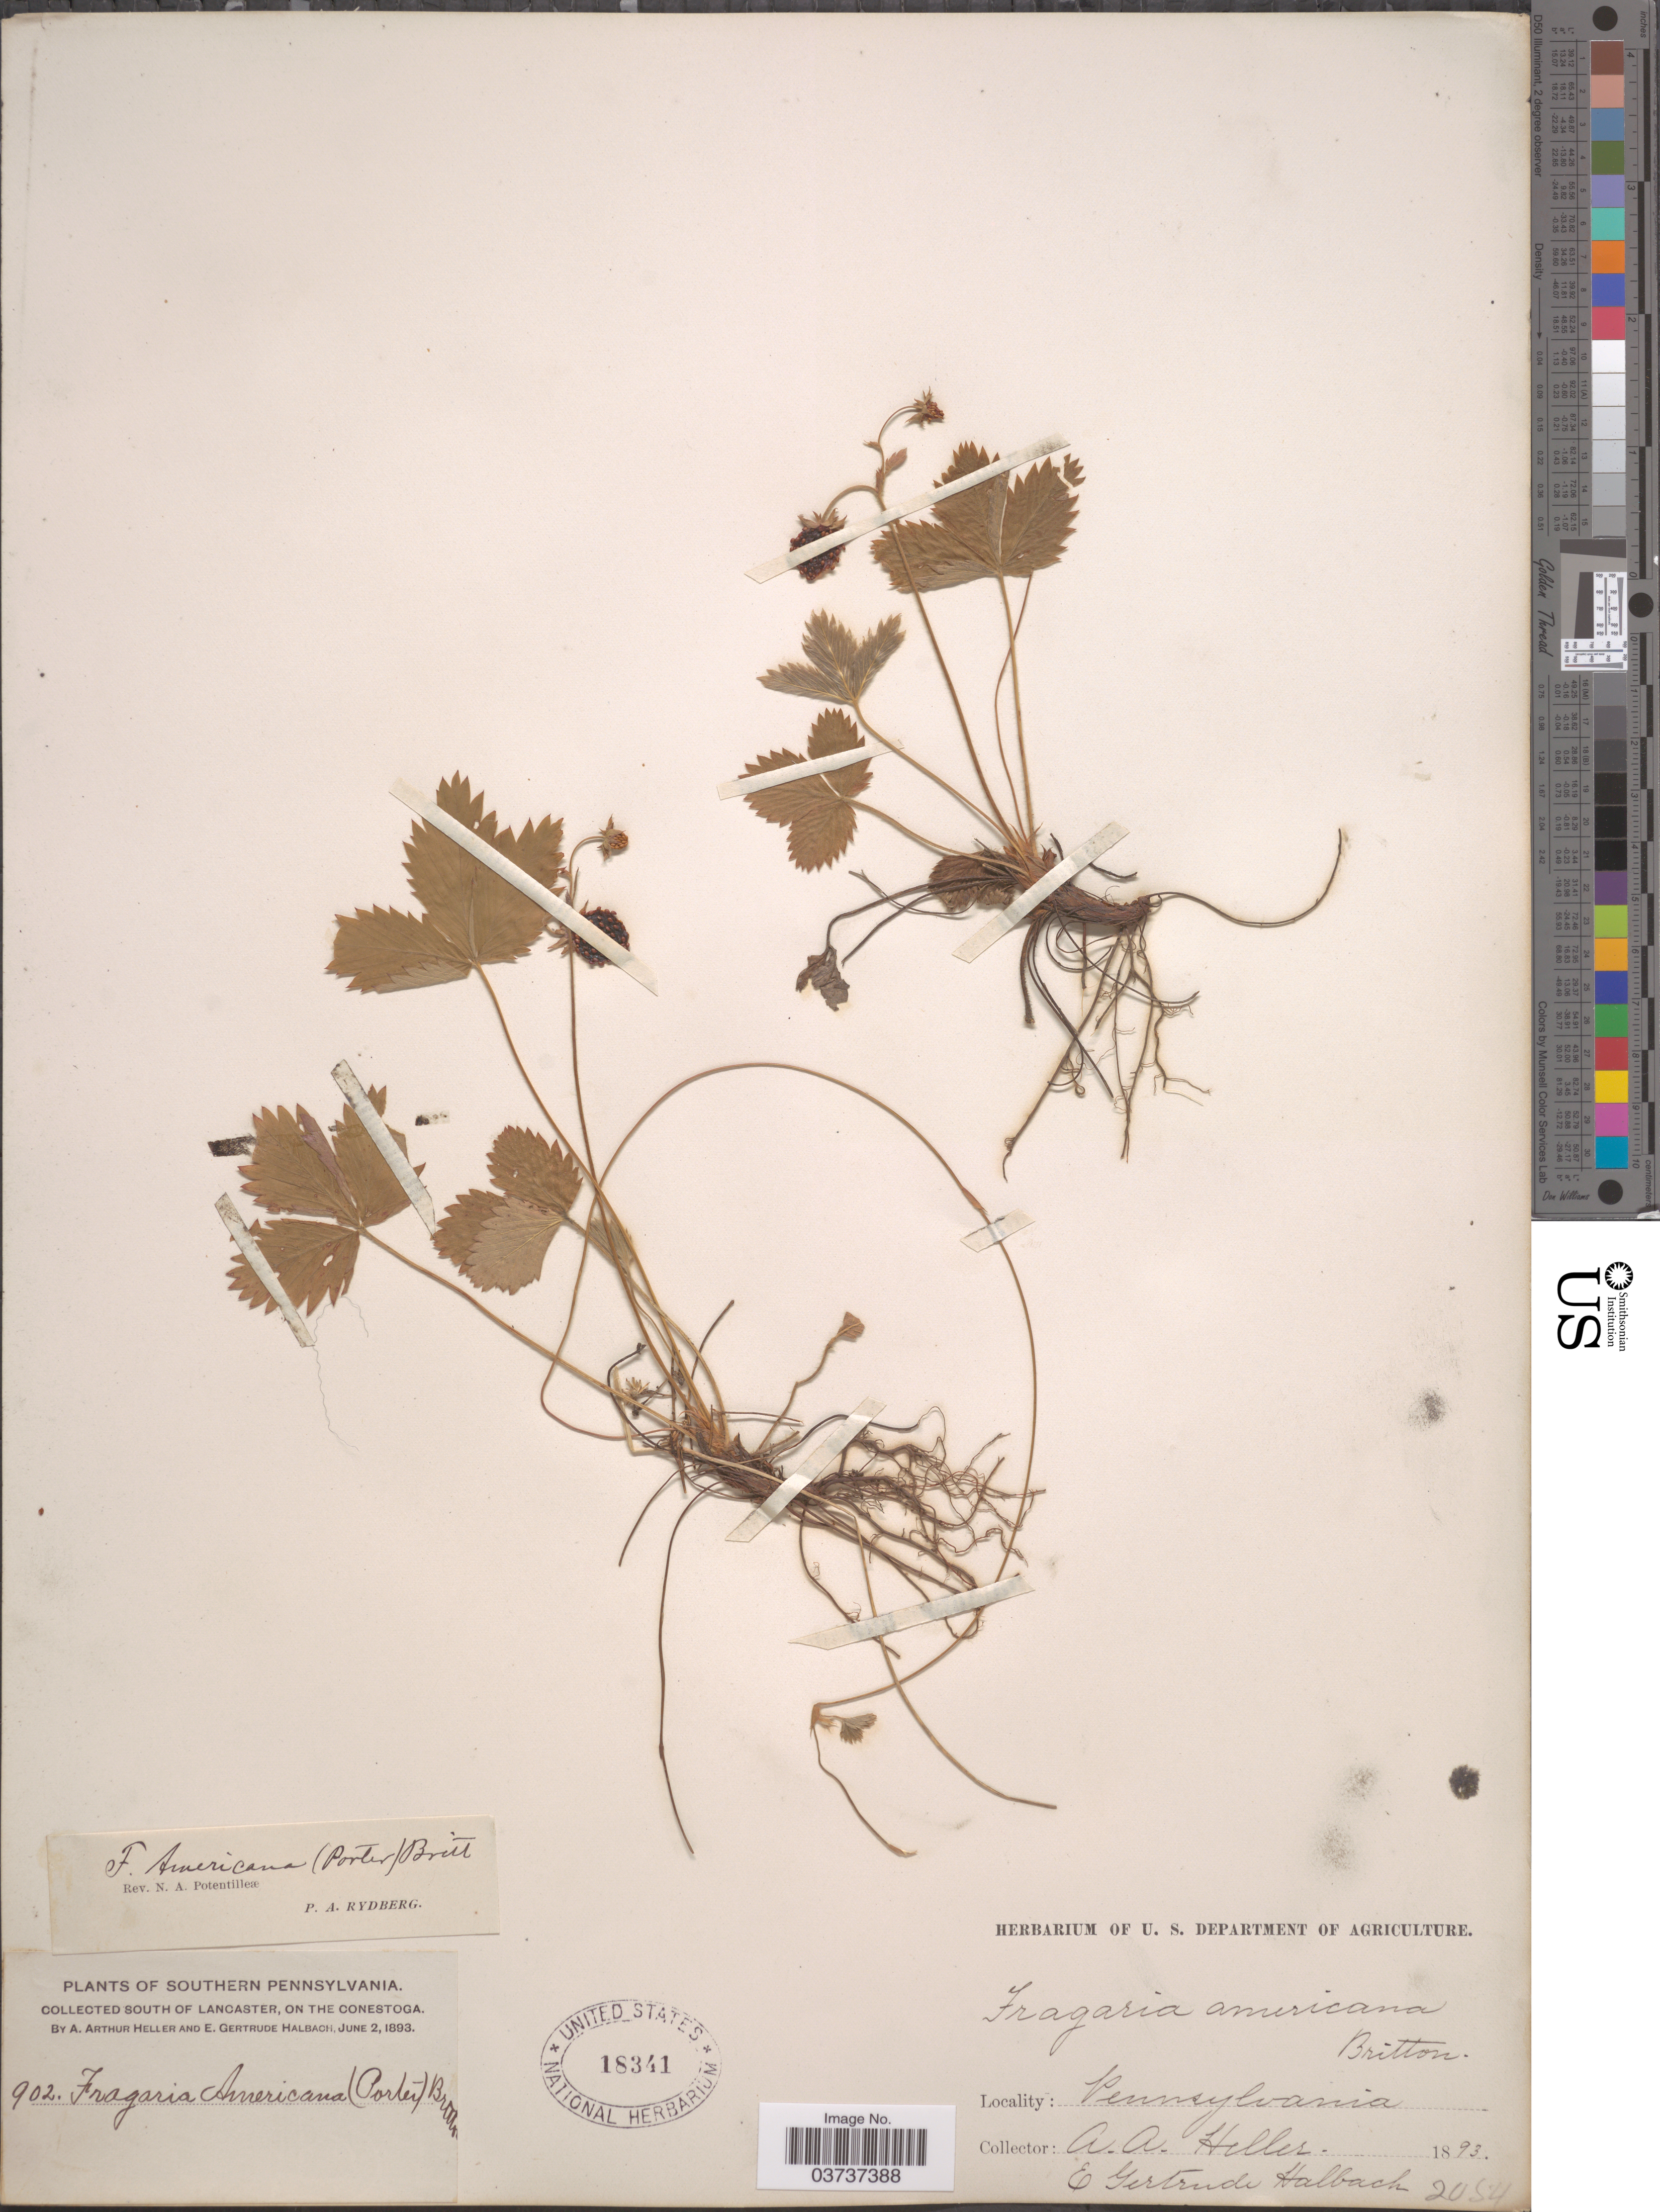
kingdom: Plantae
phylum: Tracheophyta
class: Magnoliopsida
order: Rosales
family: Rosaceae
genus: Fragaria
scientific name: Fragaria vesca subsp. americana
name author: (Porter) Staudt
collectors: A. A. Heller & E. G. Halbach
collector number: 902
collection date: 1893-06-02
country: United States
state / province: Pennsylvania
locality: Southern Pennsylvania. South of Lancaster, on the Conestoga.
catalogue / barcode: US 18341